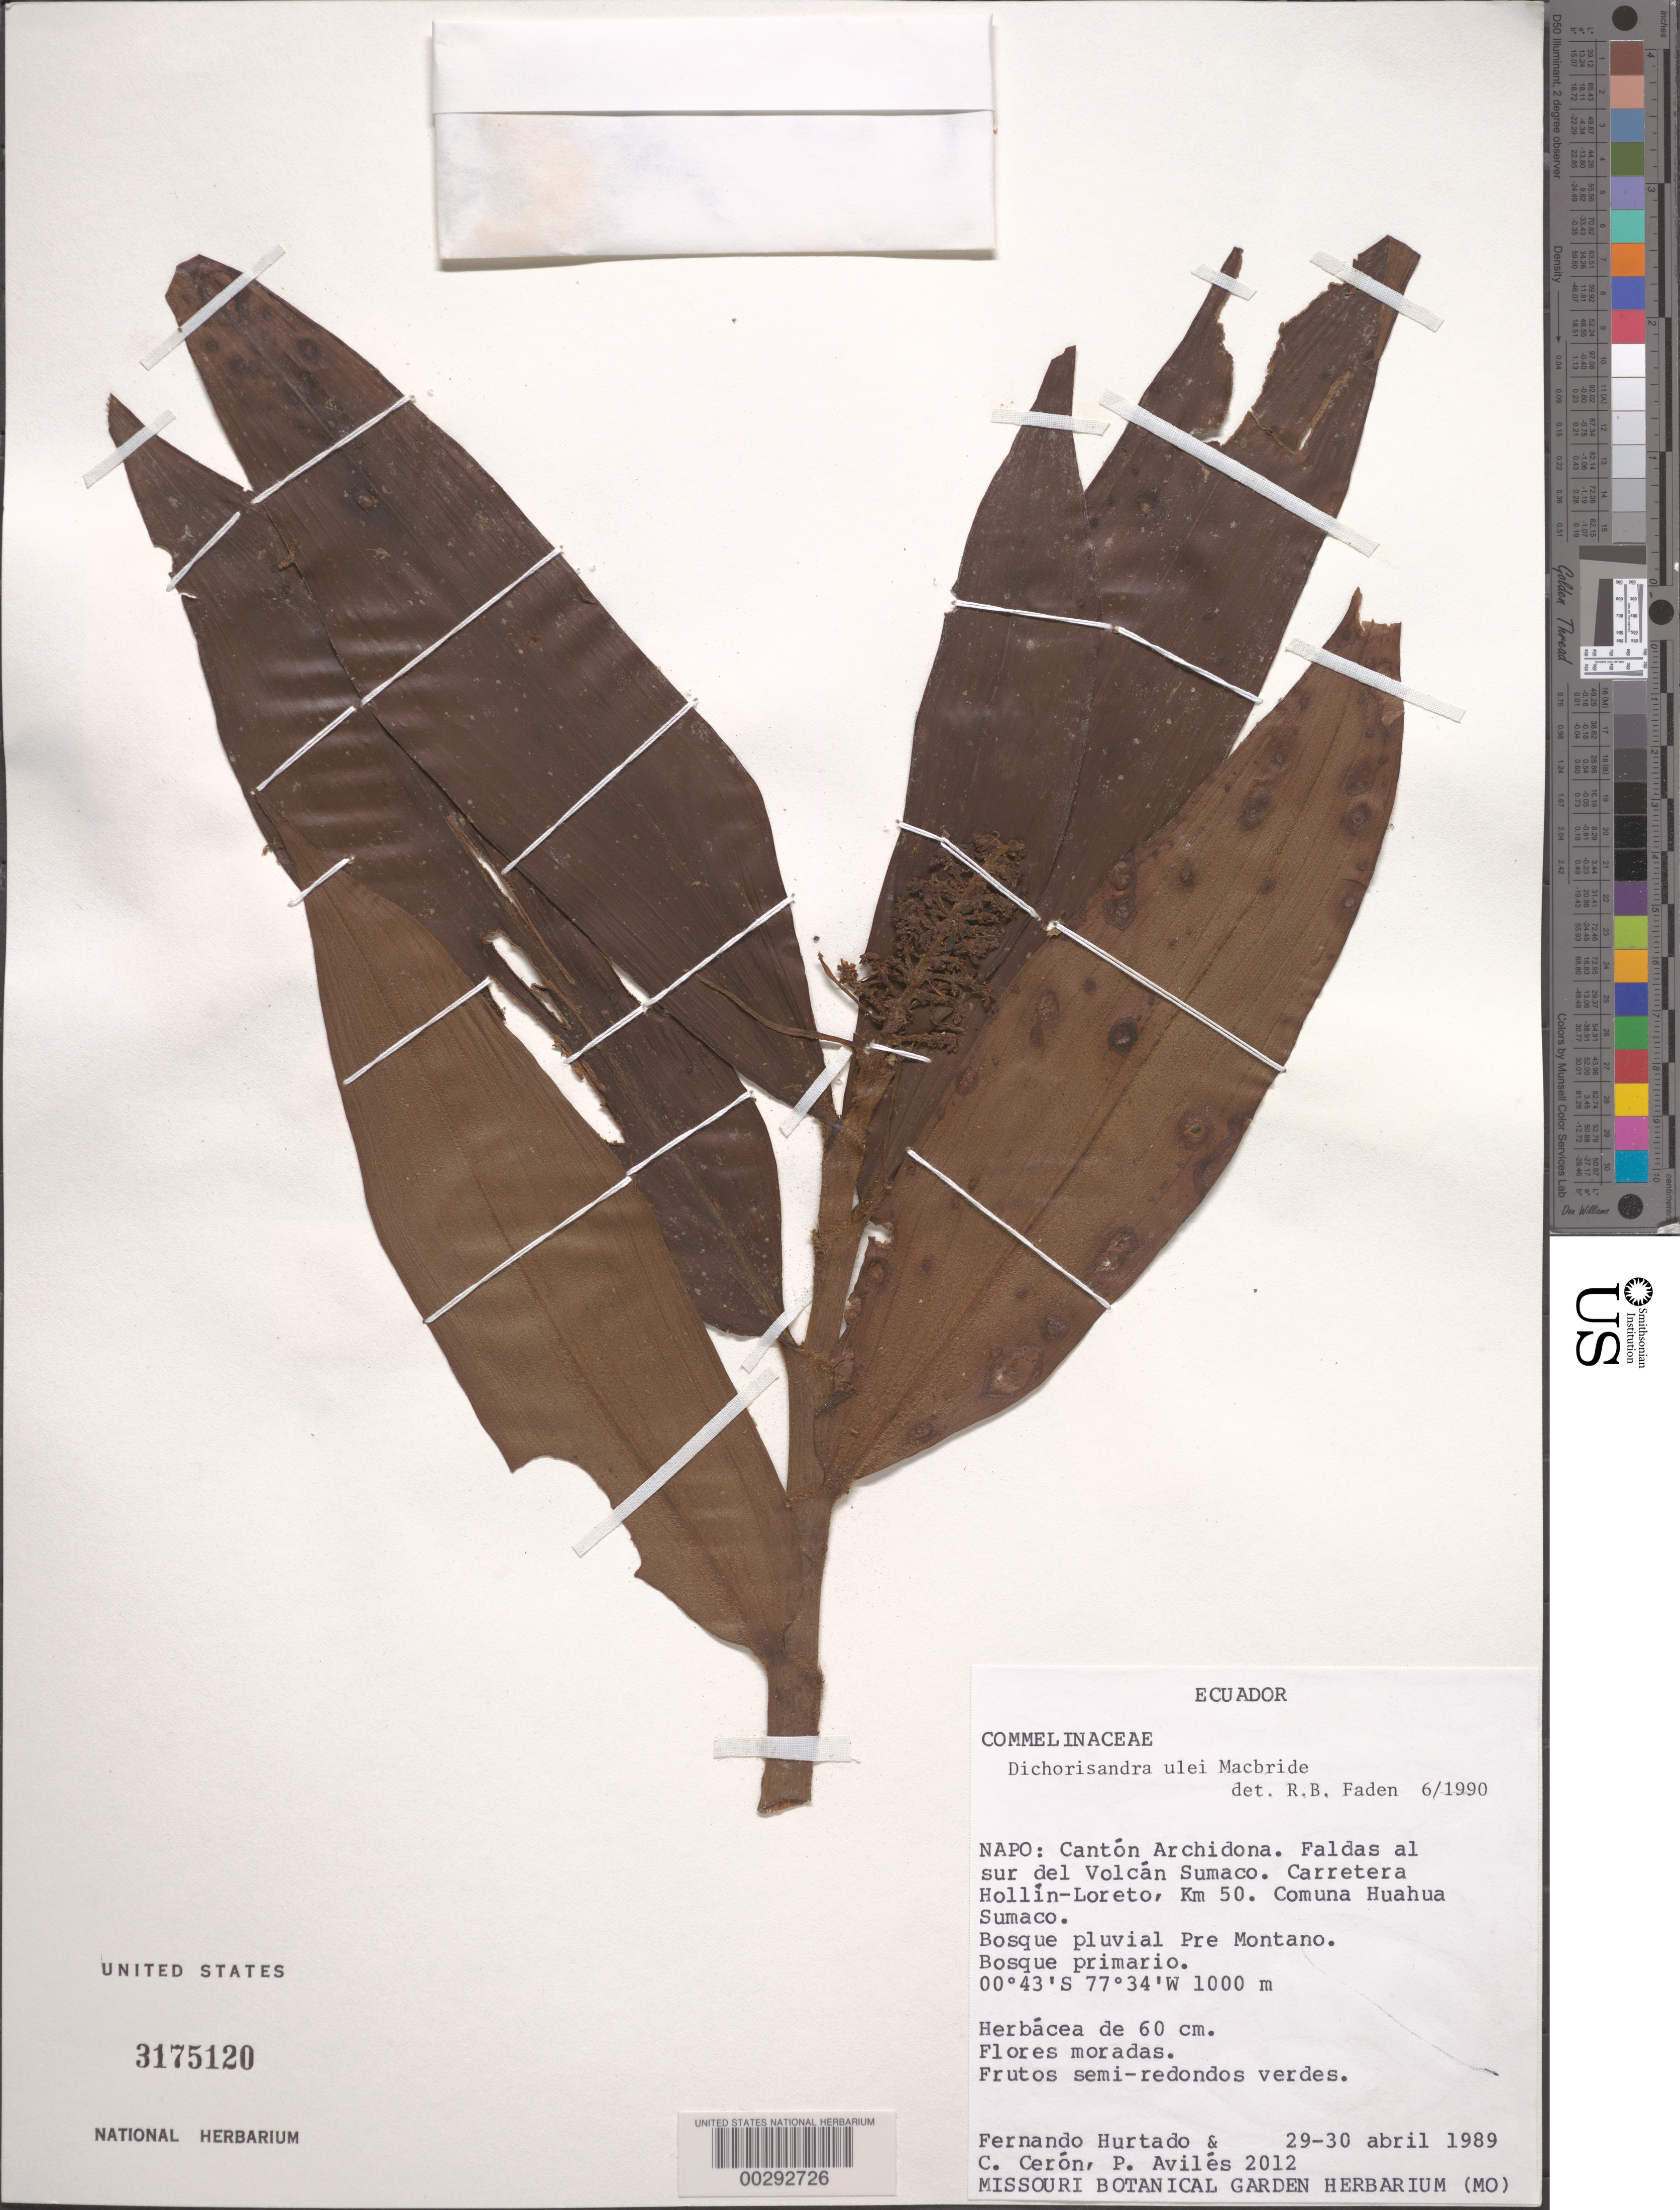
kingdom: Plantae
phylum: Tracheophyta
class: Liliopsida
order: Commelinales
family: Commelinaceae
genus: Dichorisandra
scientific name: Dichorisandra ulei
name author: J.F. Macbr.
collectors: F. Hurtado, C. E. Cerón M. & P. Aviles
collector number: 20121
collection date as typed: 29 Apr 1989 and 30 Apr 1989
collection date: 1989-04-29,1989-04-30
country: Ecuador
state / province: Napo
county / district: Archidona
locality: Canton archidona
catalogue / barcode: US 3175120